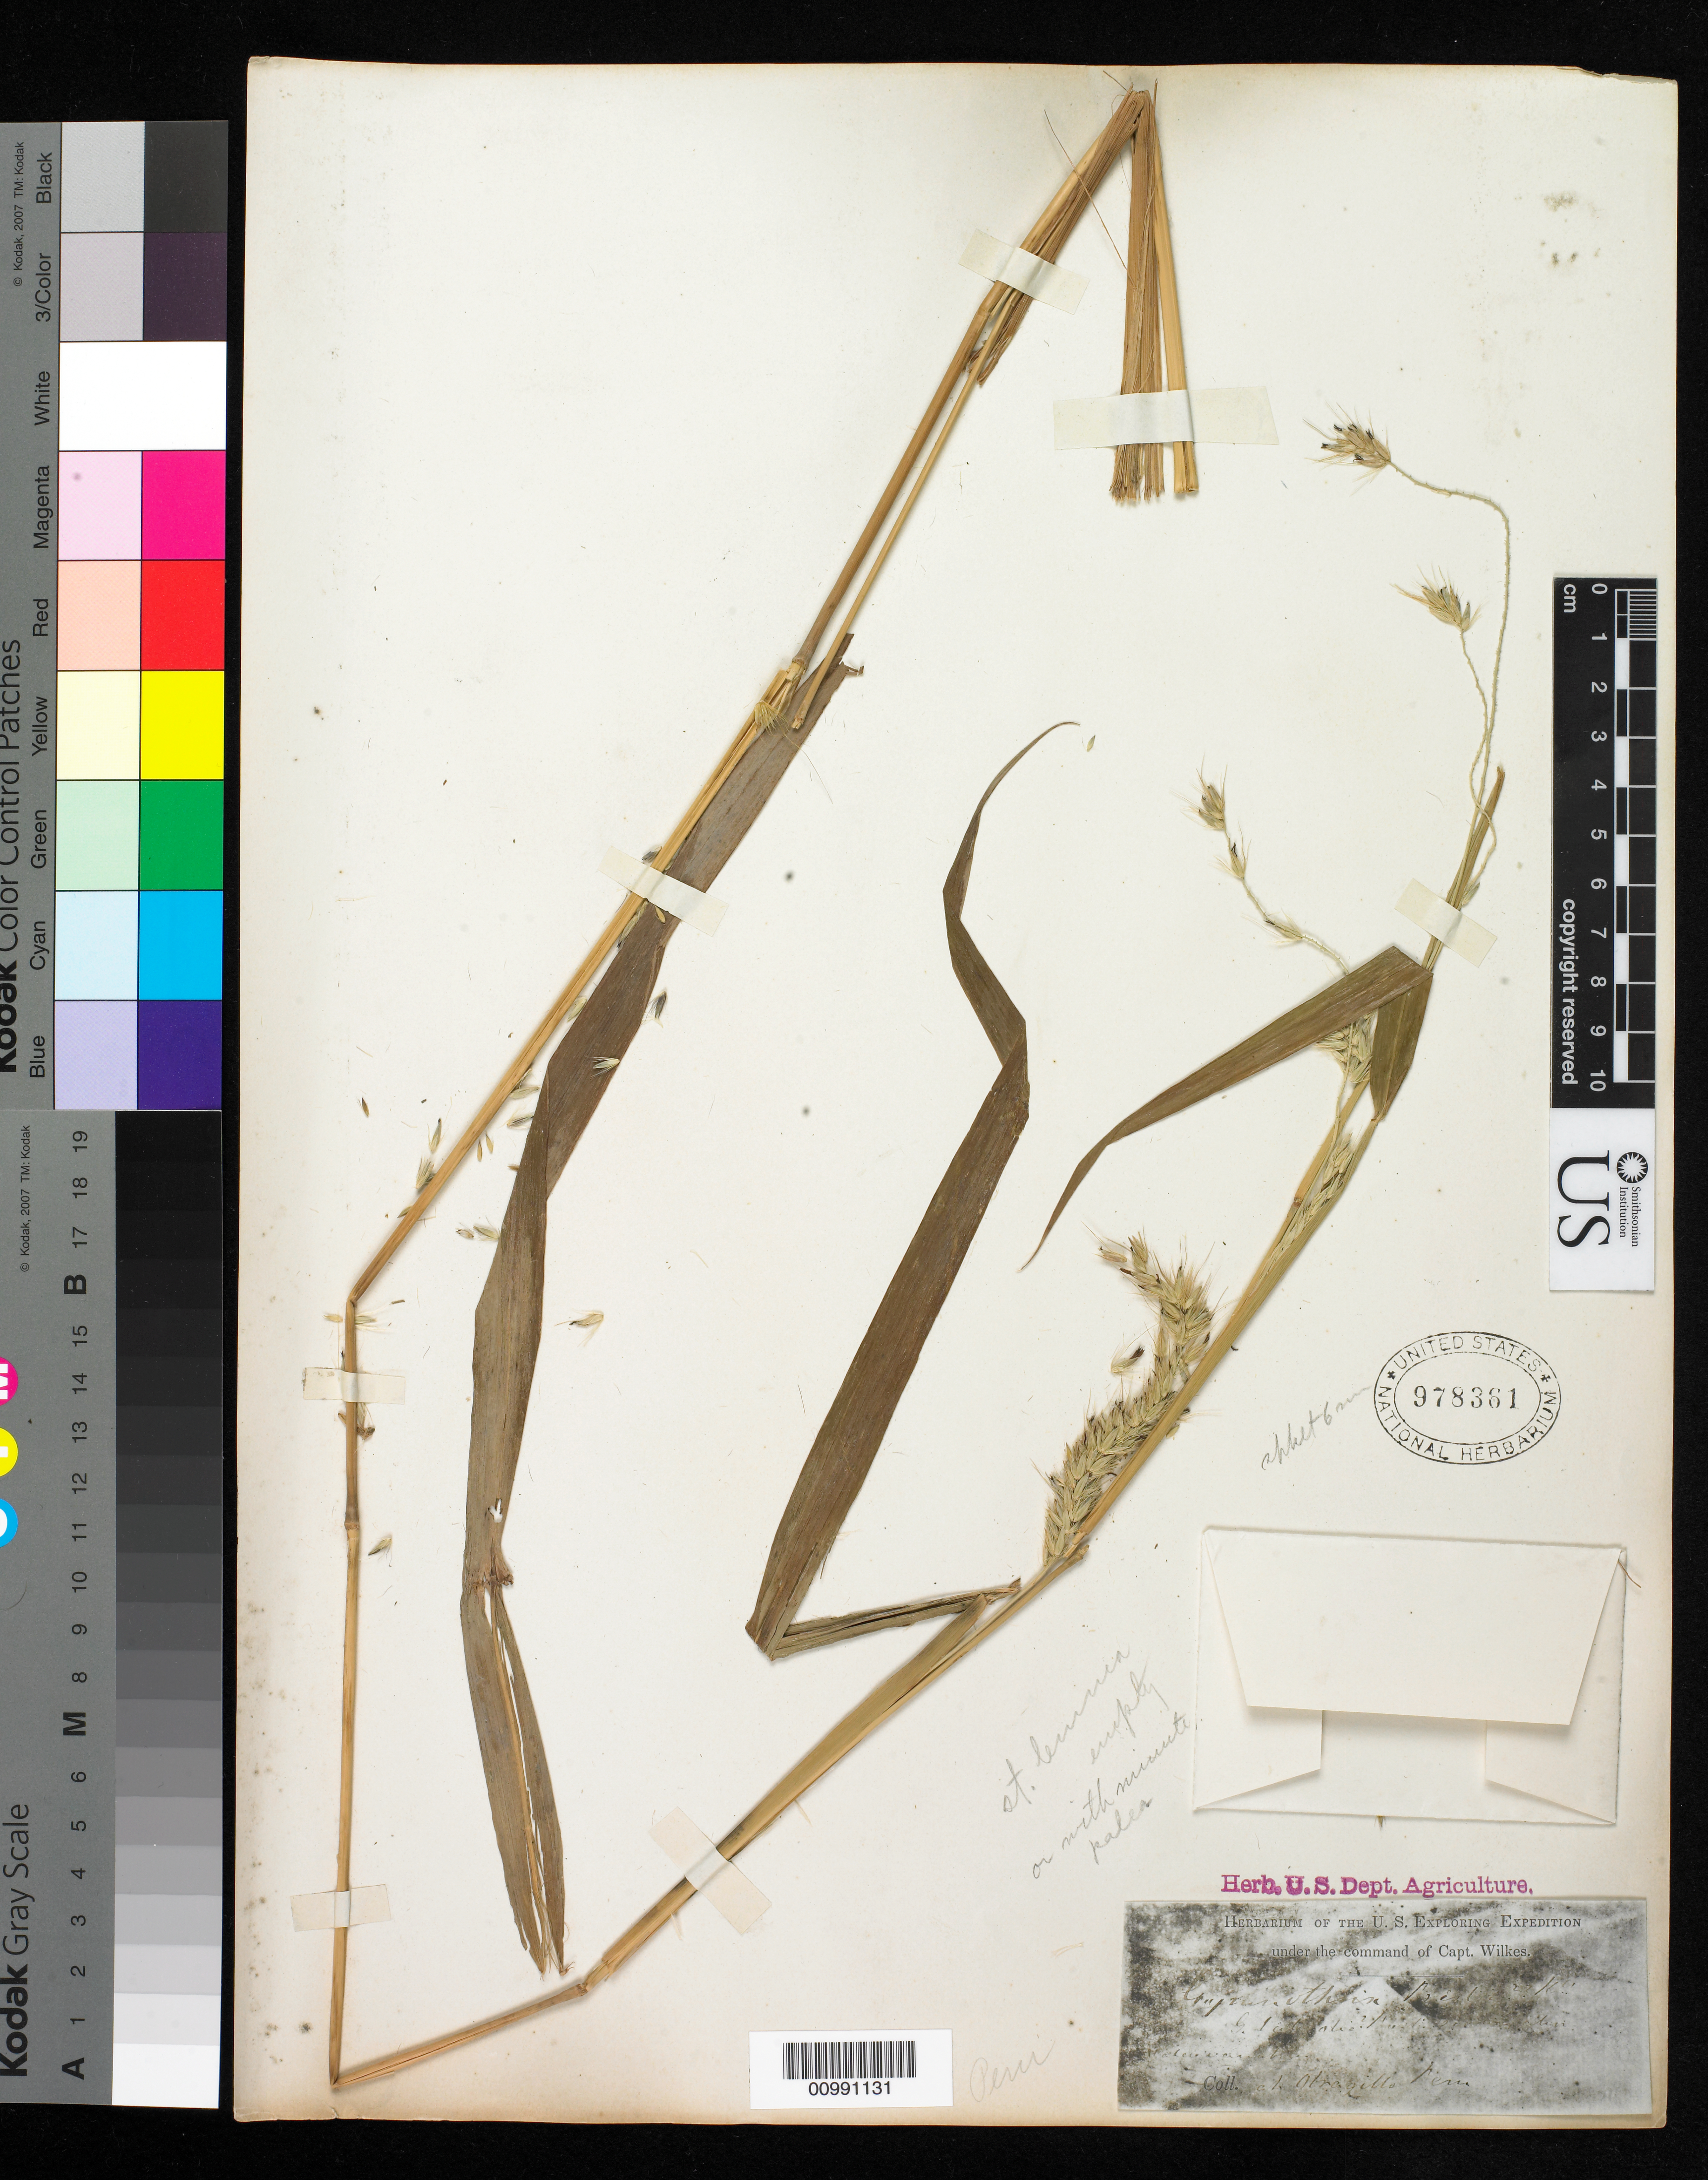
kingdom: Plantae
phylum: Tracheophyta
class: Liliopsida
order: Poales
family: Poaceae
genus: Cenchrus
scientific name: Cenchrus weberbaueri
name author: (Mez) Morrone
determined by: Poaceae Reorganization Project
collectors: Wilkes Explor. Exped.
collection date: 1838/1842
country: Peru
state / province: Lima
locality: Obrajillo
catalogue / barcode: US 978361